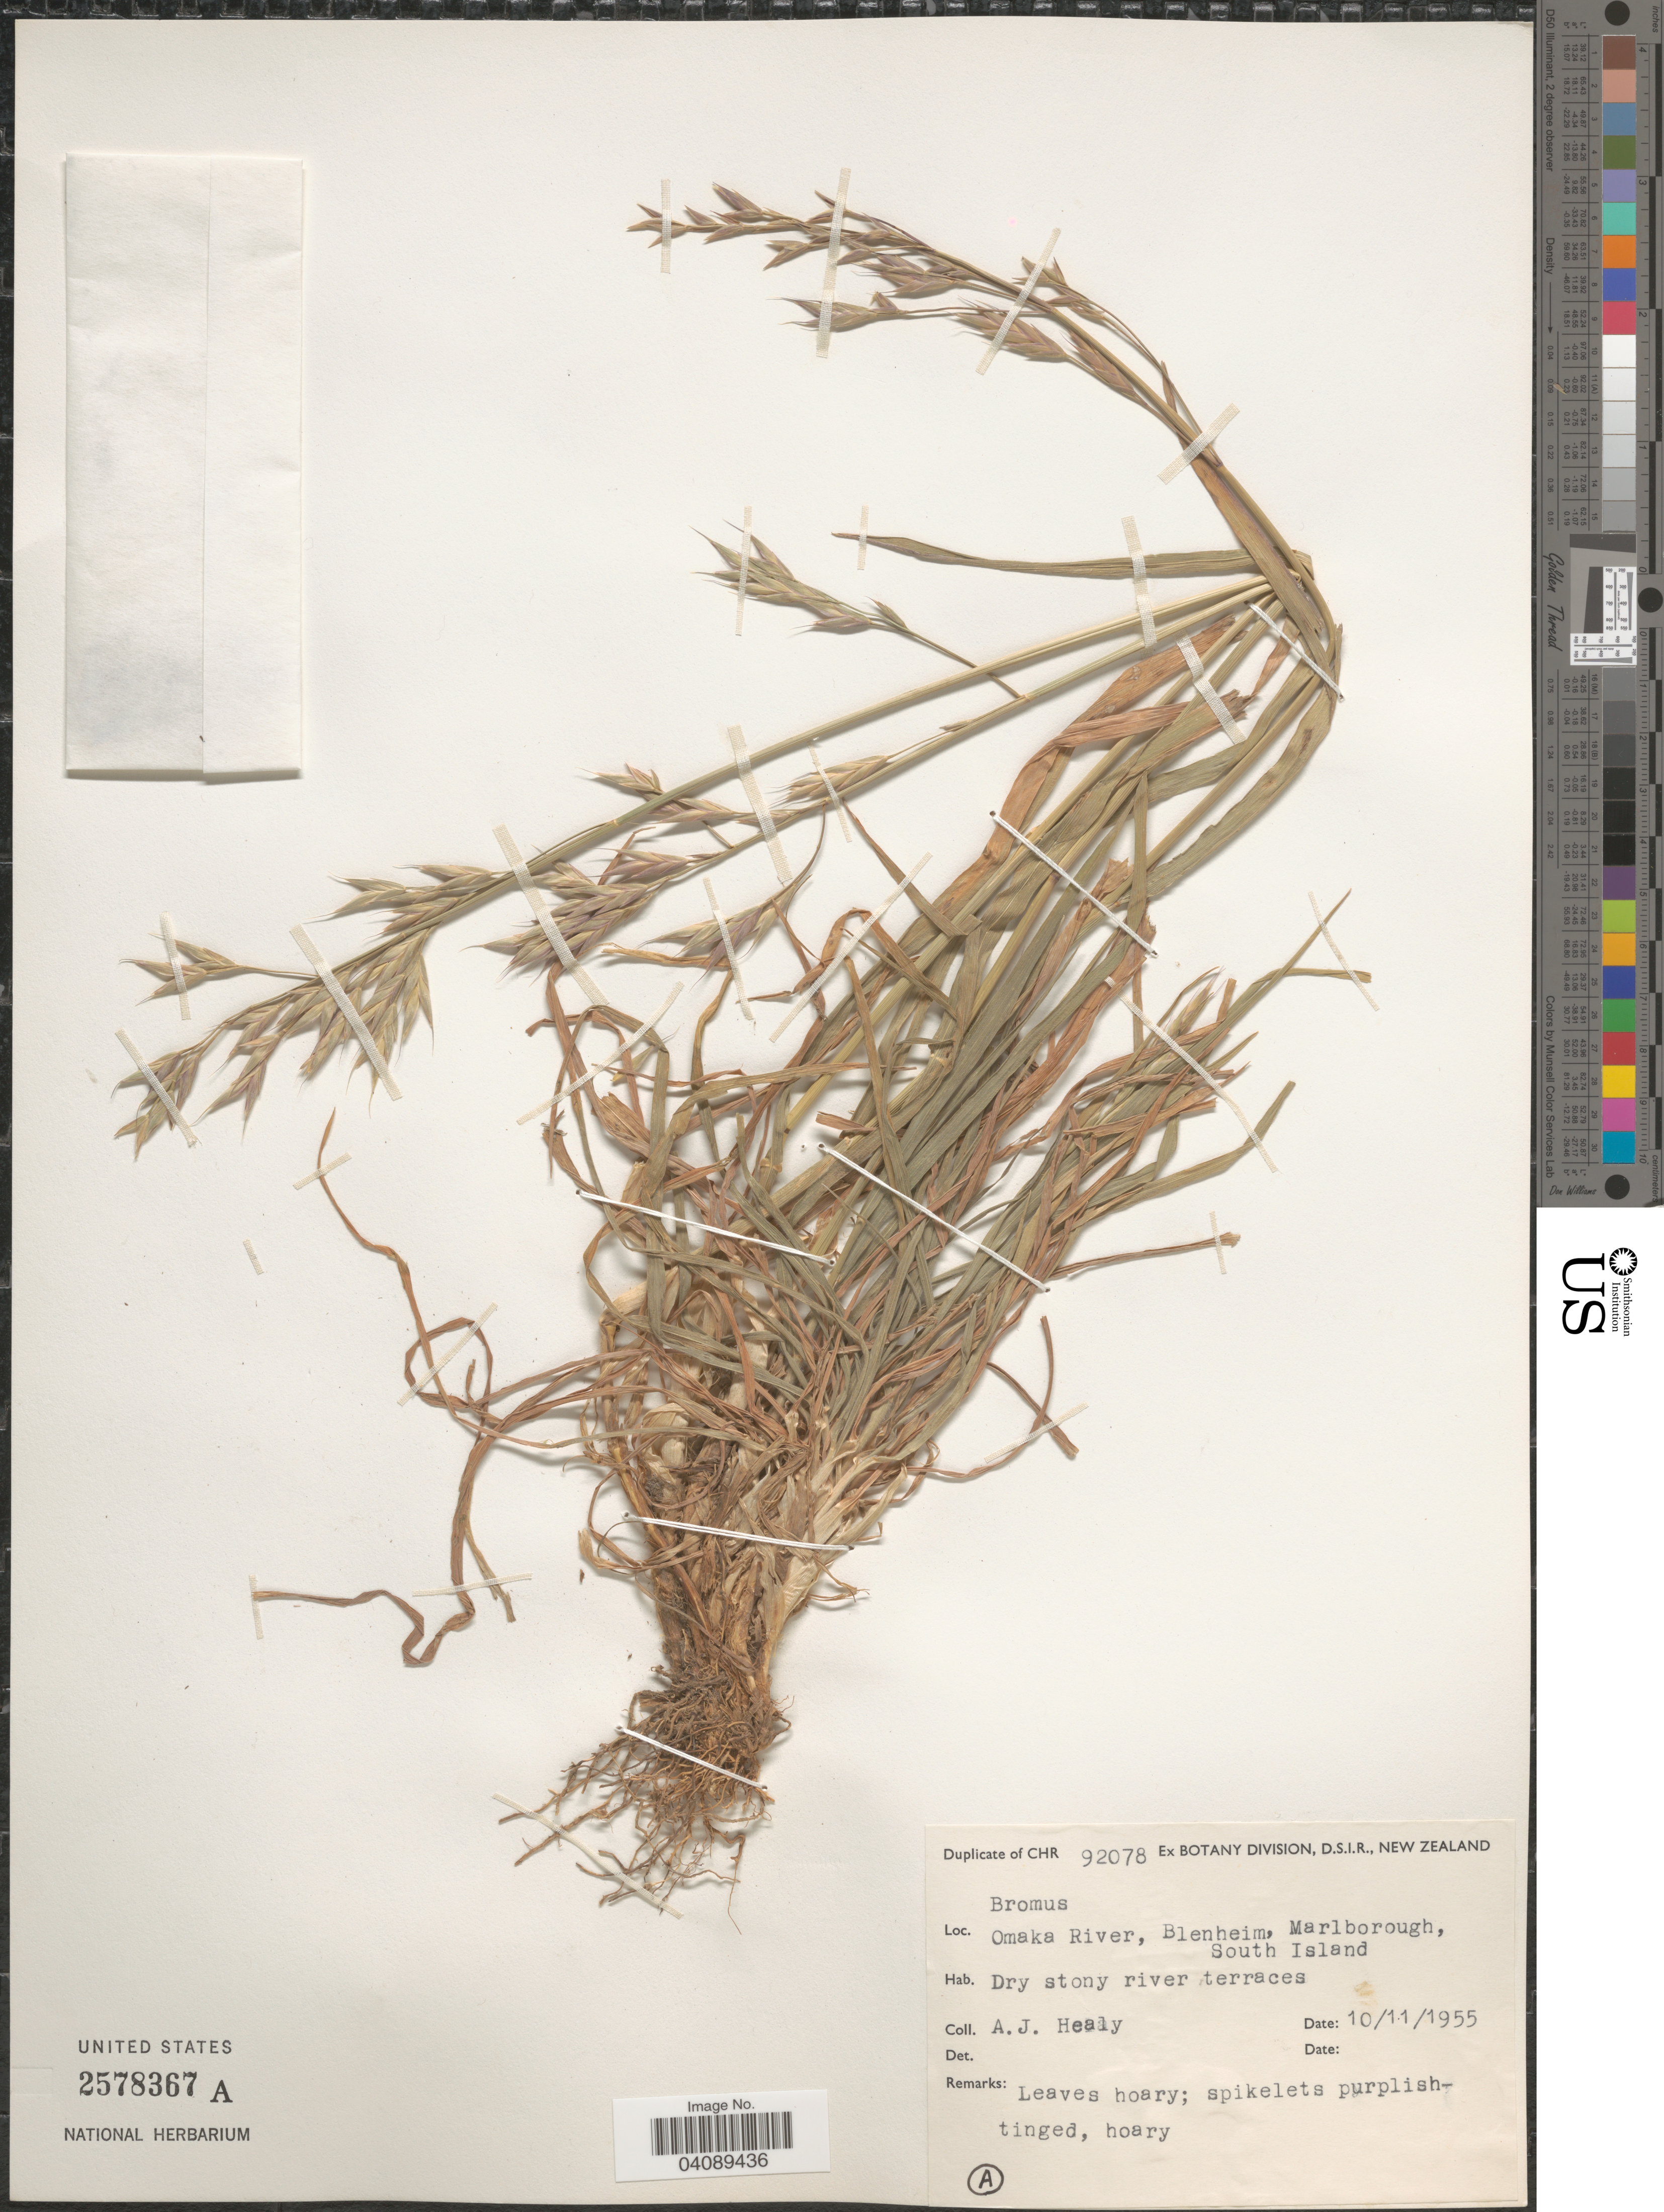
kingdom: Plantae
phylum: Tracheophyta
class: Liliopsida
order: Poales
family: Poaceae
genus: Bromus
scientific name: Bromus sp.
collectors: A. Healy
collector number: CHR92078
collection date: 1955-11-10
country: New Zealand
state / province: Marlborough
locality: Omaka River, Blenheim, South Island. Dry stony river terraces.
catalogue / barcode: US 2578367A